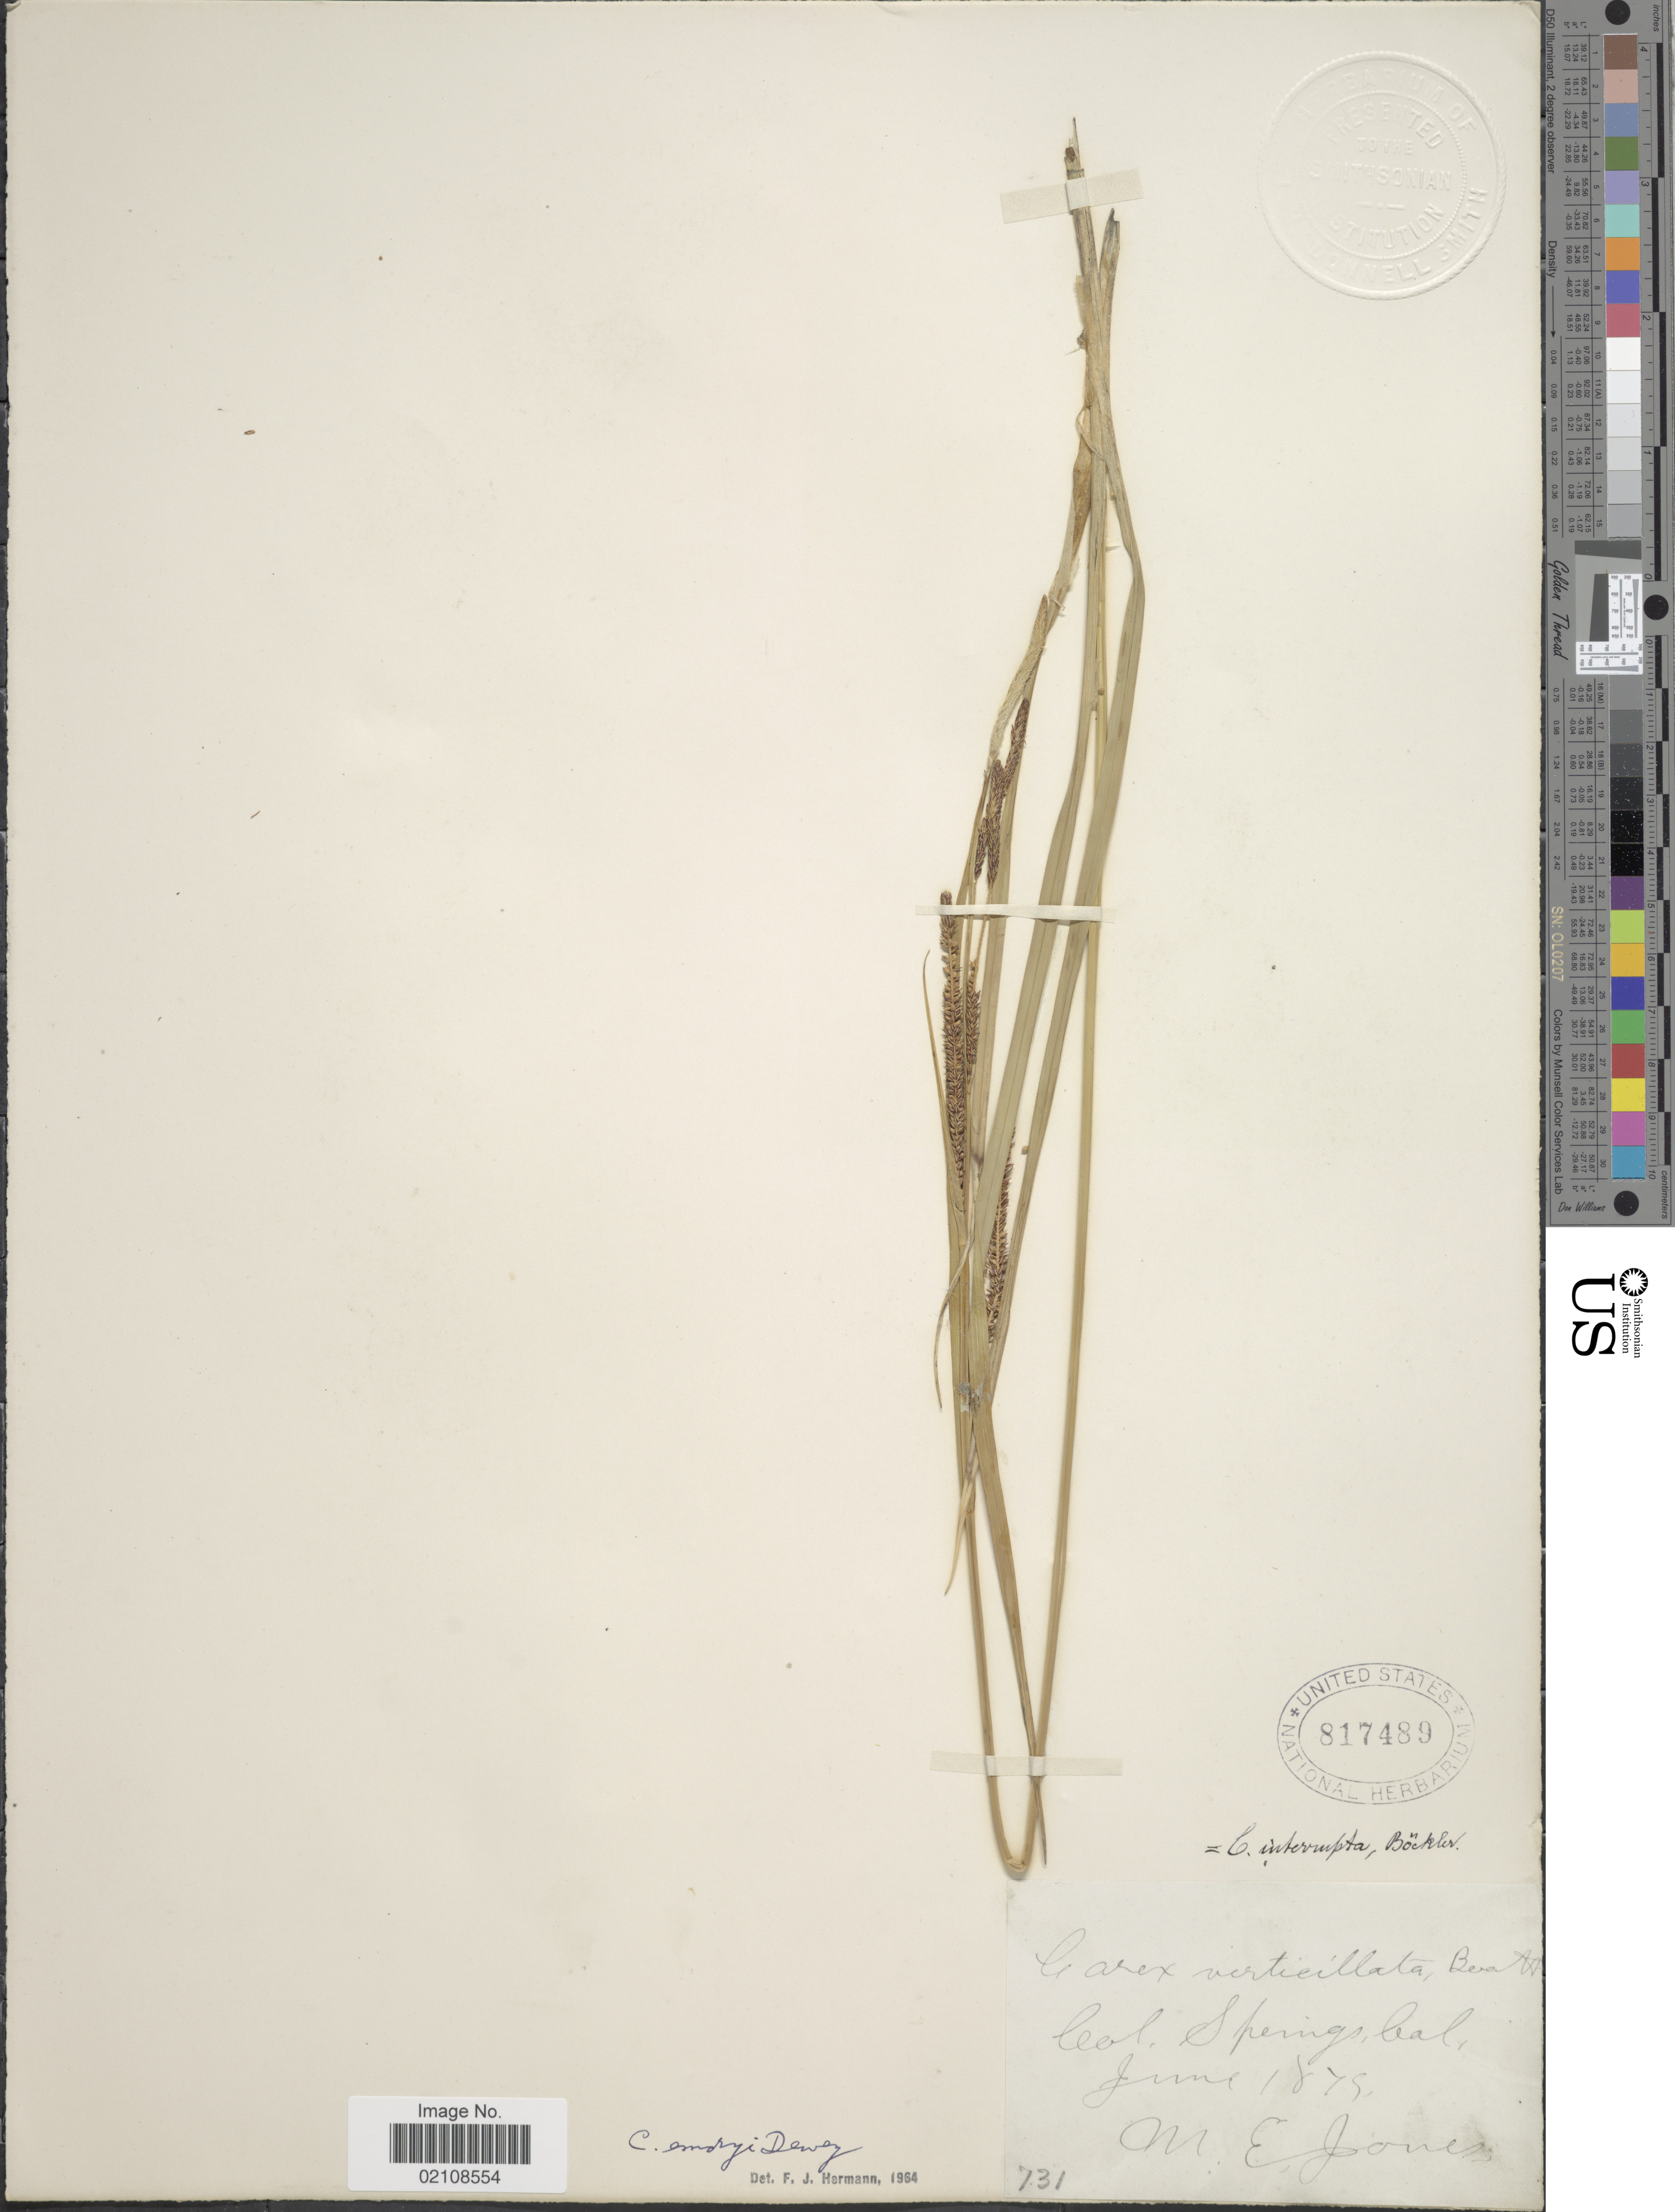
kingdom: Plantae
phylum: Tracheophyta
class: Liliopsida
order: Poales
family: Cyperaceae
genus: Carex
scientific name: Carex emoryi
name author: Dewey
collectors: M. E. Jones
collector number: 731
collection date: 1875-06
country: United States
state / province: Colorado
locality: Col. Springs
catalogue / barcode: US 817489